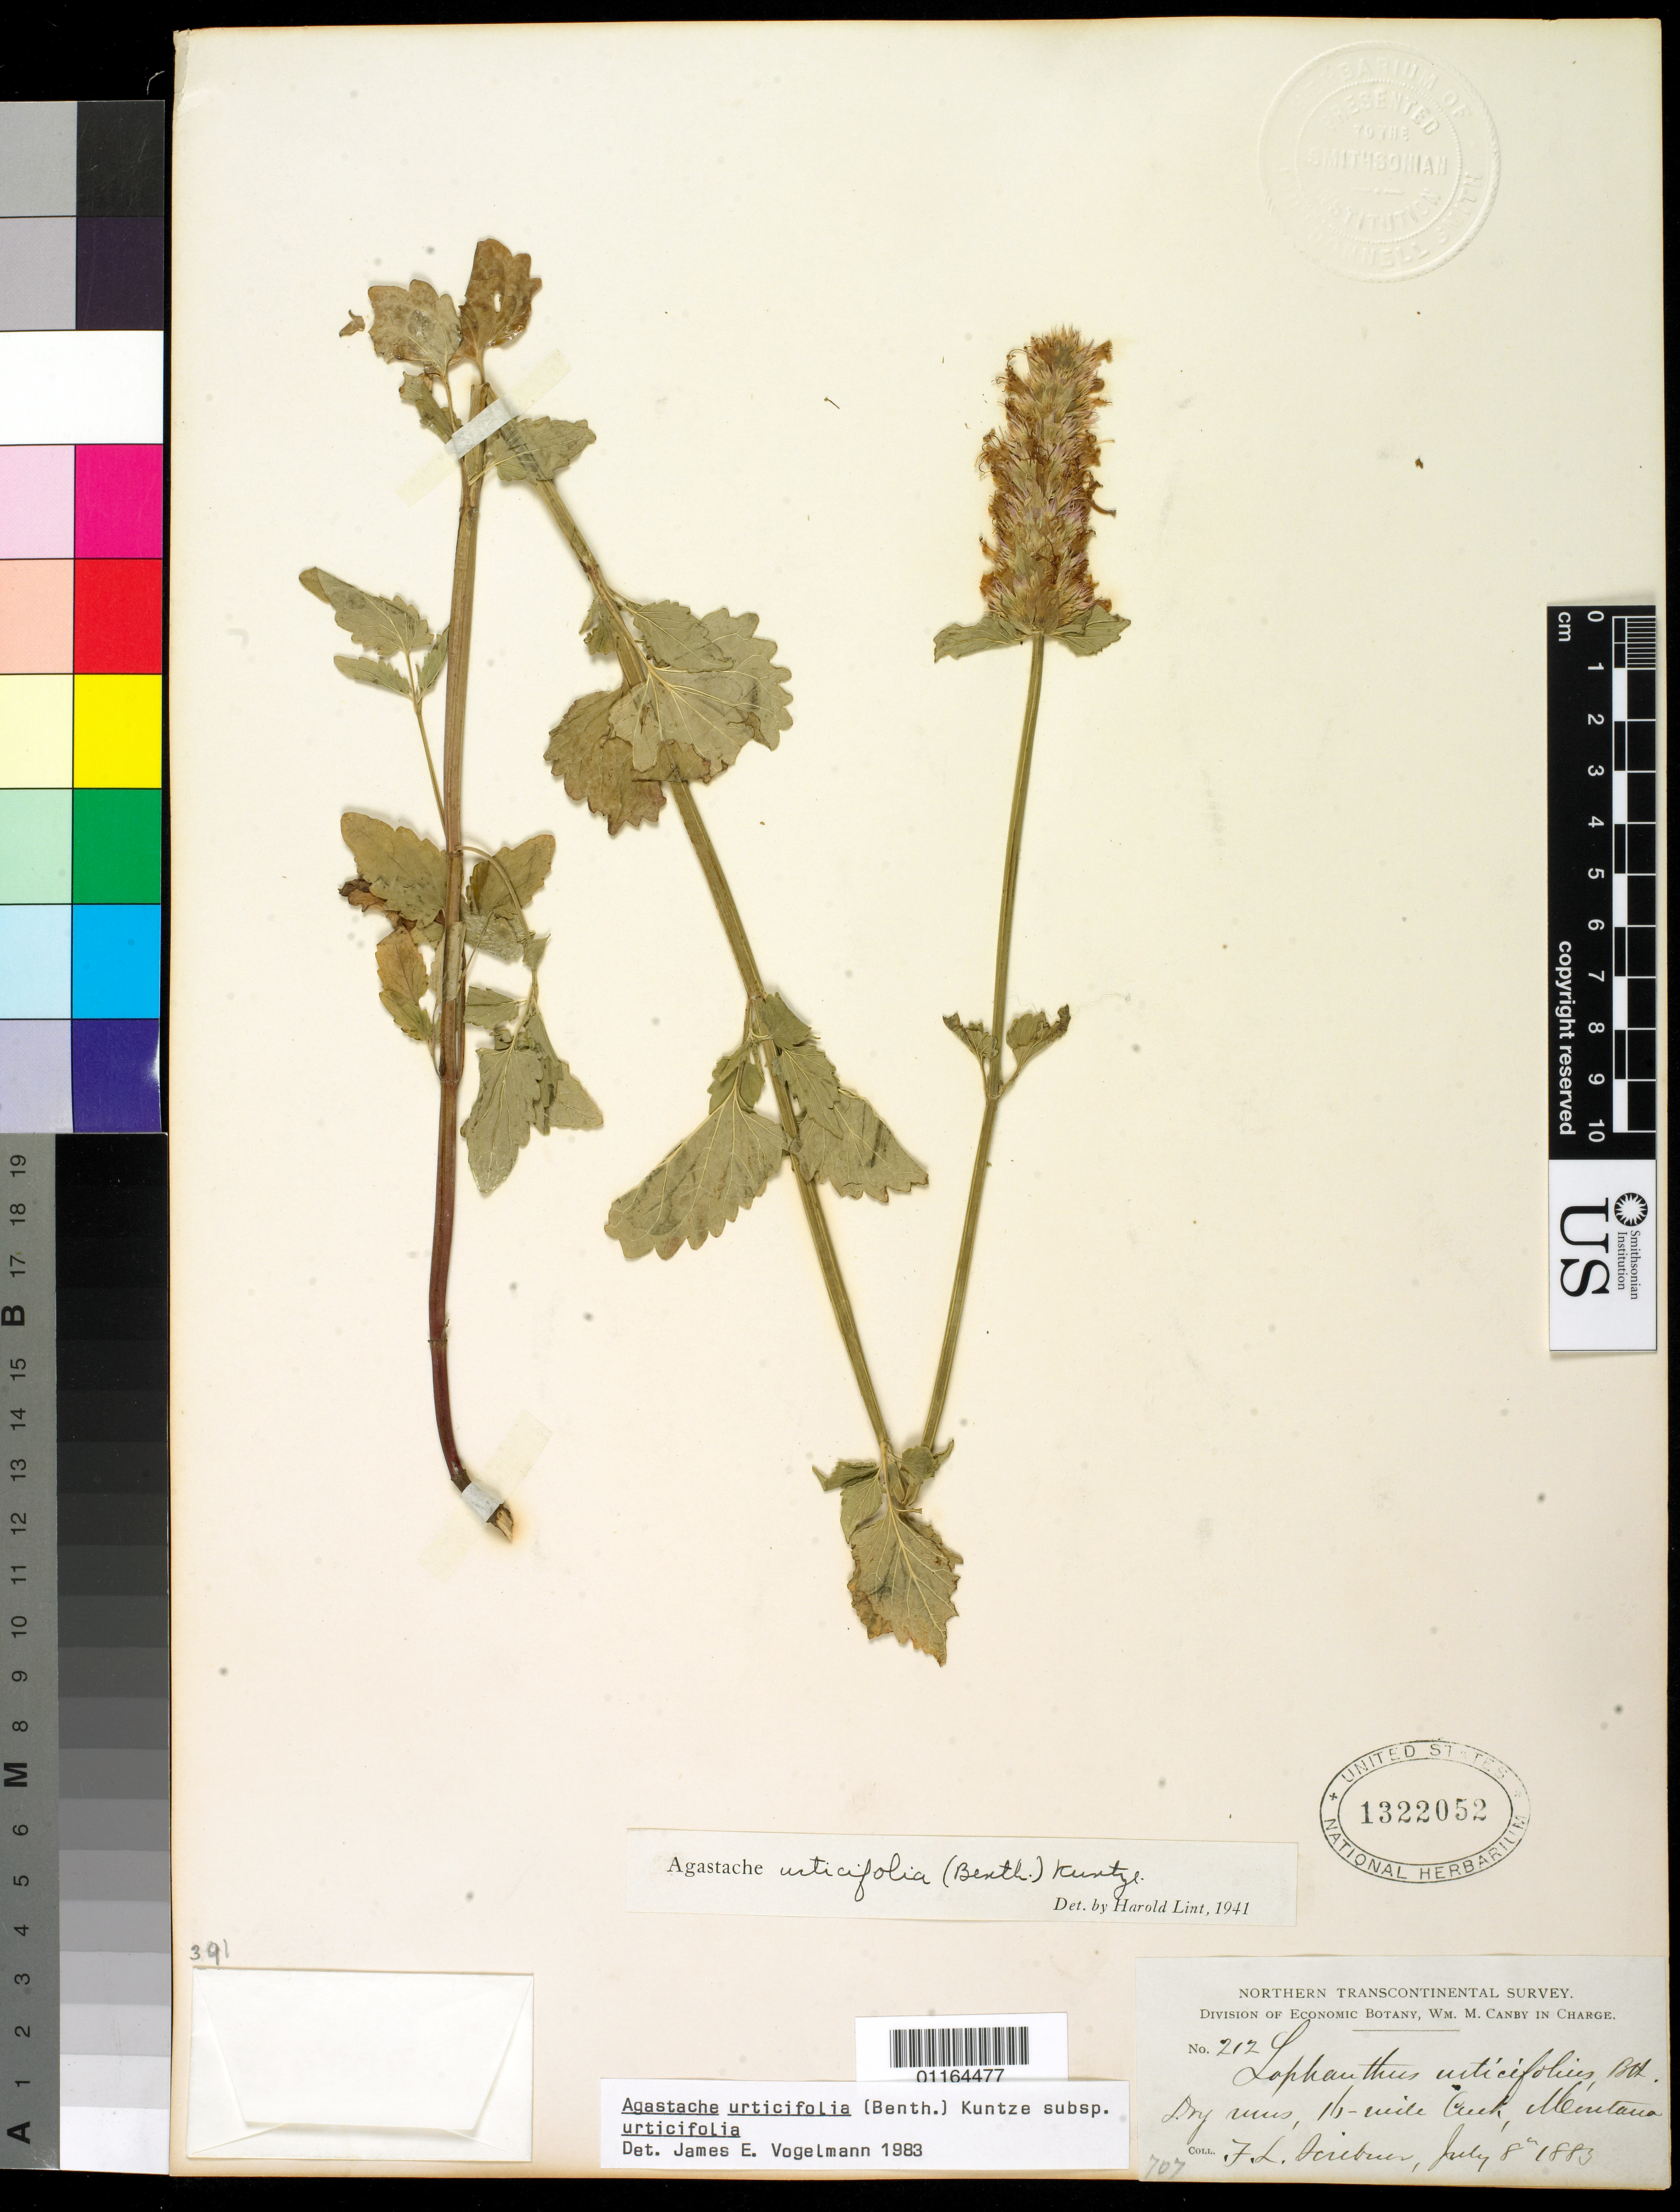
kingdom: Plantae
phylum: Tracheophyta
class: Magnoliopsida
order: Lamiales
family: Lamiaceae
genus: Agastache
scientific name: Agastache urticifolia subsp. urticifolia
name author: (Benth.) Kuntze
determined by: Vogelmann, J. E.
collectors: F. L. Scribner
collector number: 212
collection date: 1883-07-08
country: United States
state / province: Montana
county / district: Gallatin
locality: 16- mile Creek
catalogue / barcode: US 1322052